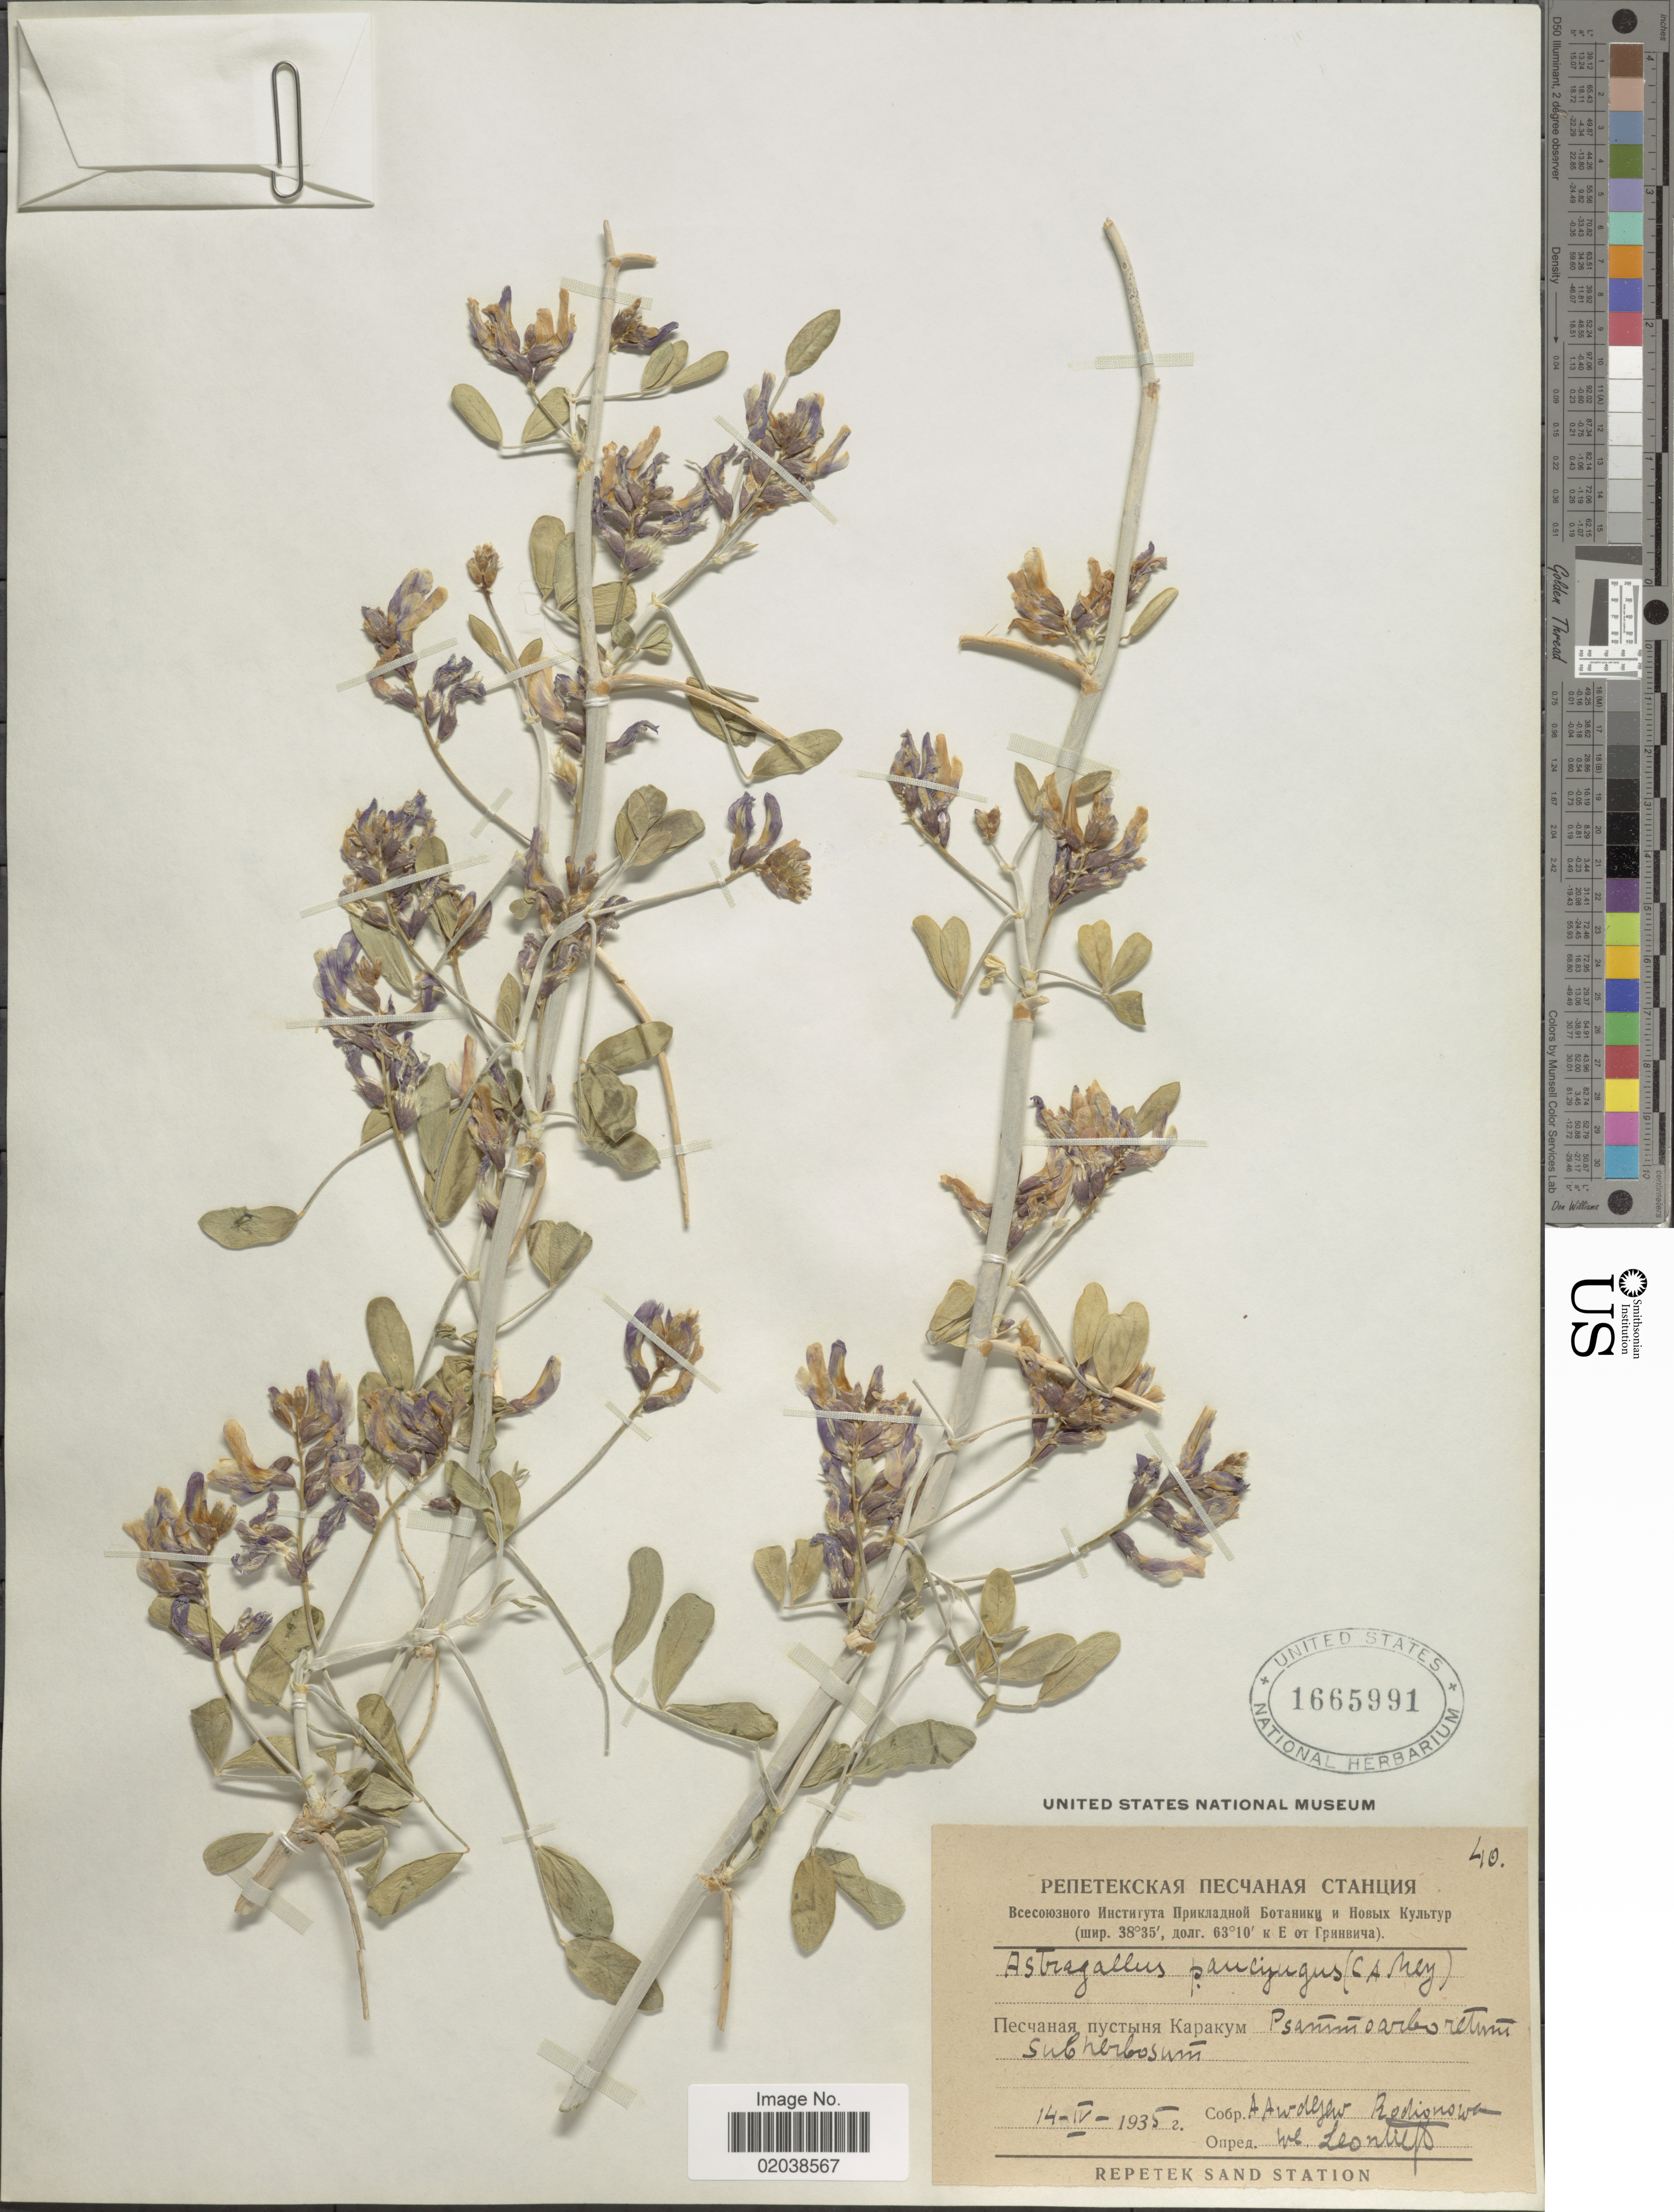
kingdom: Plantae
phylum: Tracheophyta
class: Magnoliopsida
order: Fabales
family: Fabaceae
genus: Astragalus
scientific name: Astragalus paucijugus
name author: Schrenk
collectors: -. Avdeev & Rodionova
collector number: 40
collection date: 1935-04-14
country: Turkmenistan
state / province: Lebap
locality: Karakum Desert, Repetek Sand Station.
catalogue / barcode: US 1665991